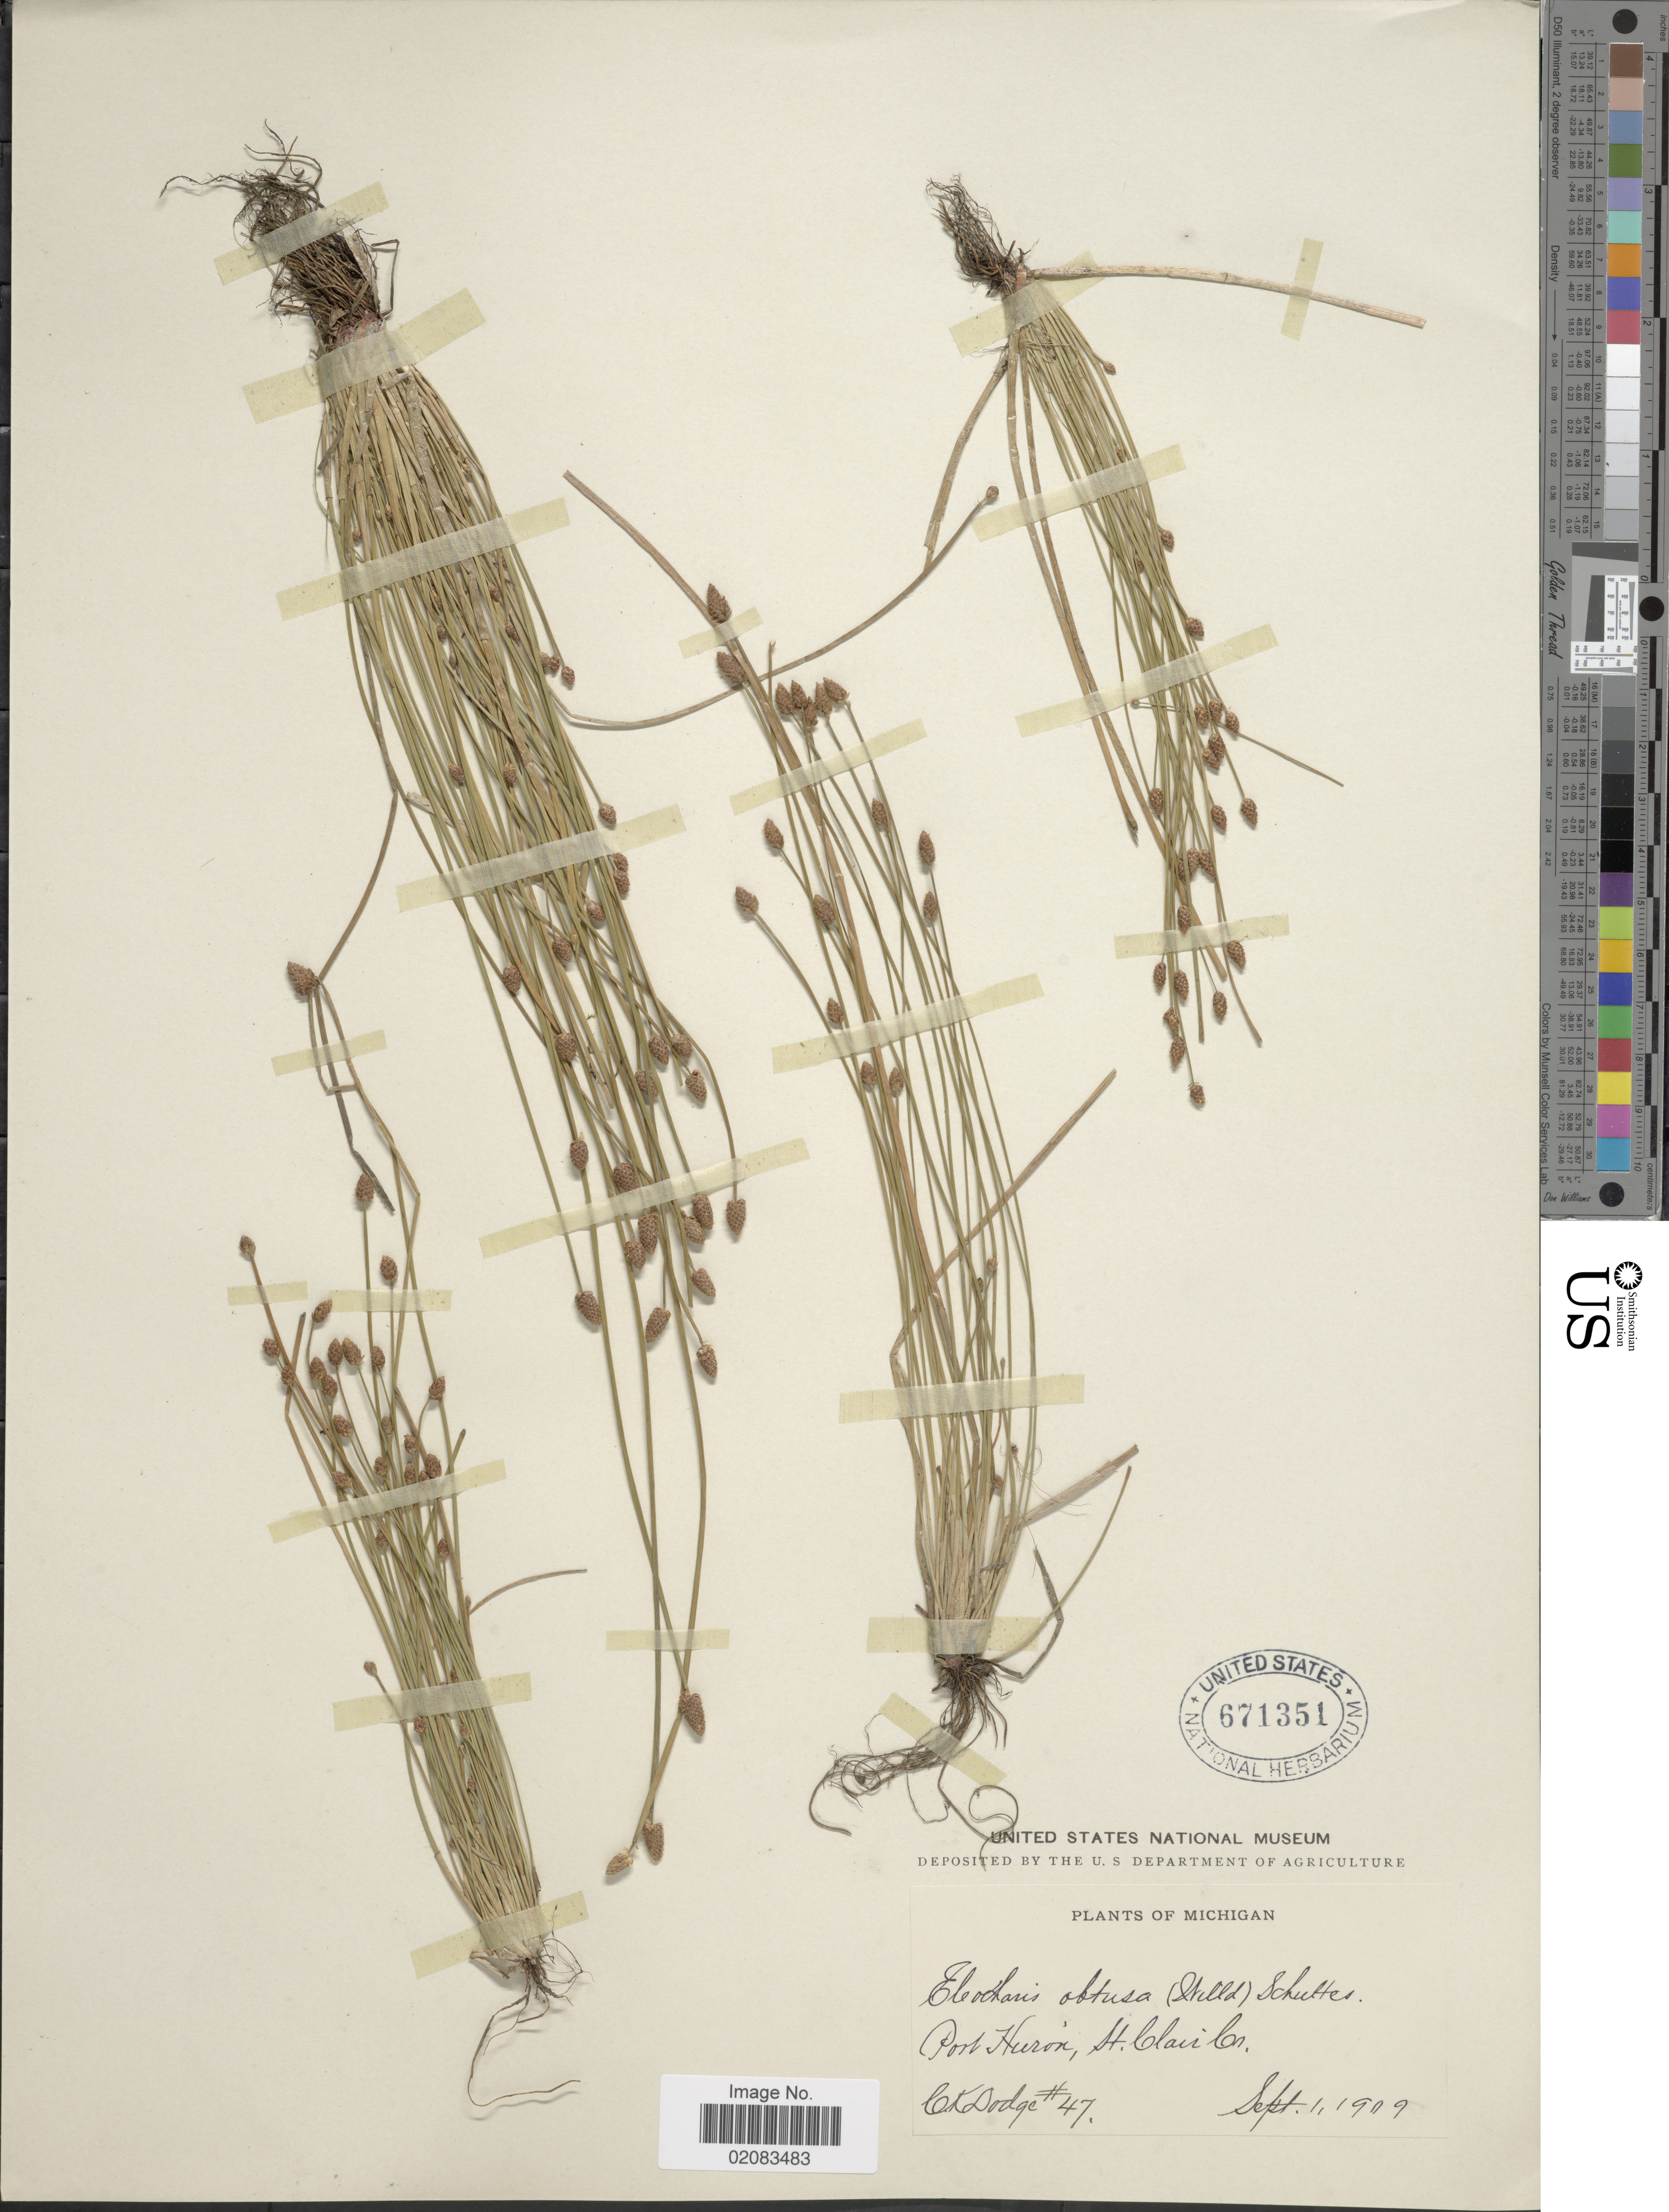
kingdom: Plantae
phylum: Tracheophyta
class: Liliopsida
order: Poales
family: Cyperaceae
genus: Eleocharis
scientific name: Eleocharis obtusa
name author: (Willd.) Schult.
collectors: C. Dodge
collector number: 47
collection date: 1909-09-01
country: United States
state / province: Michigan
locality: Port Huron, St Clair Co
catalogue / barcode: US 671351